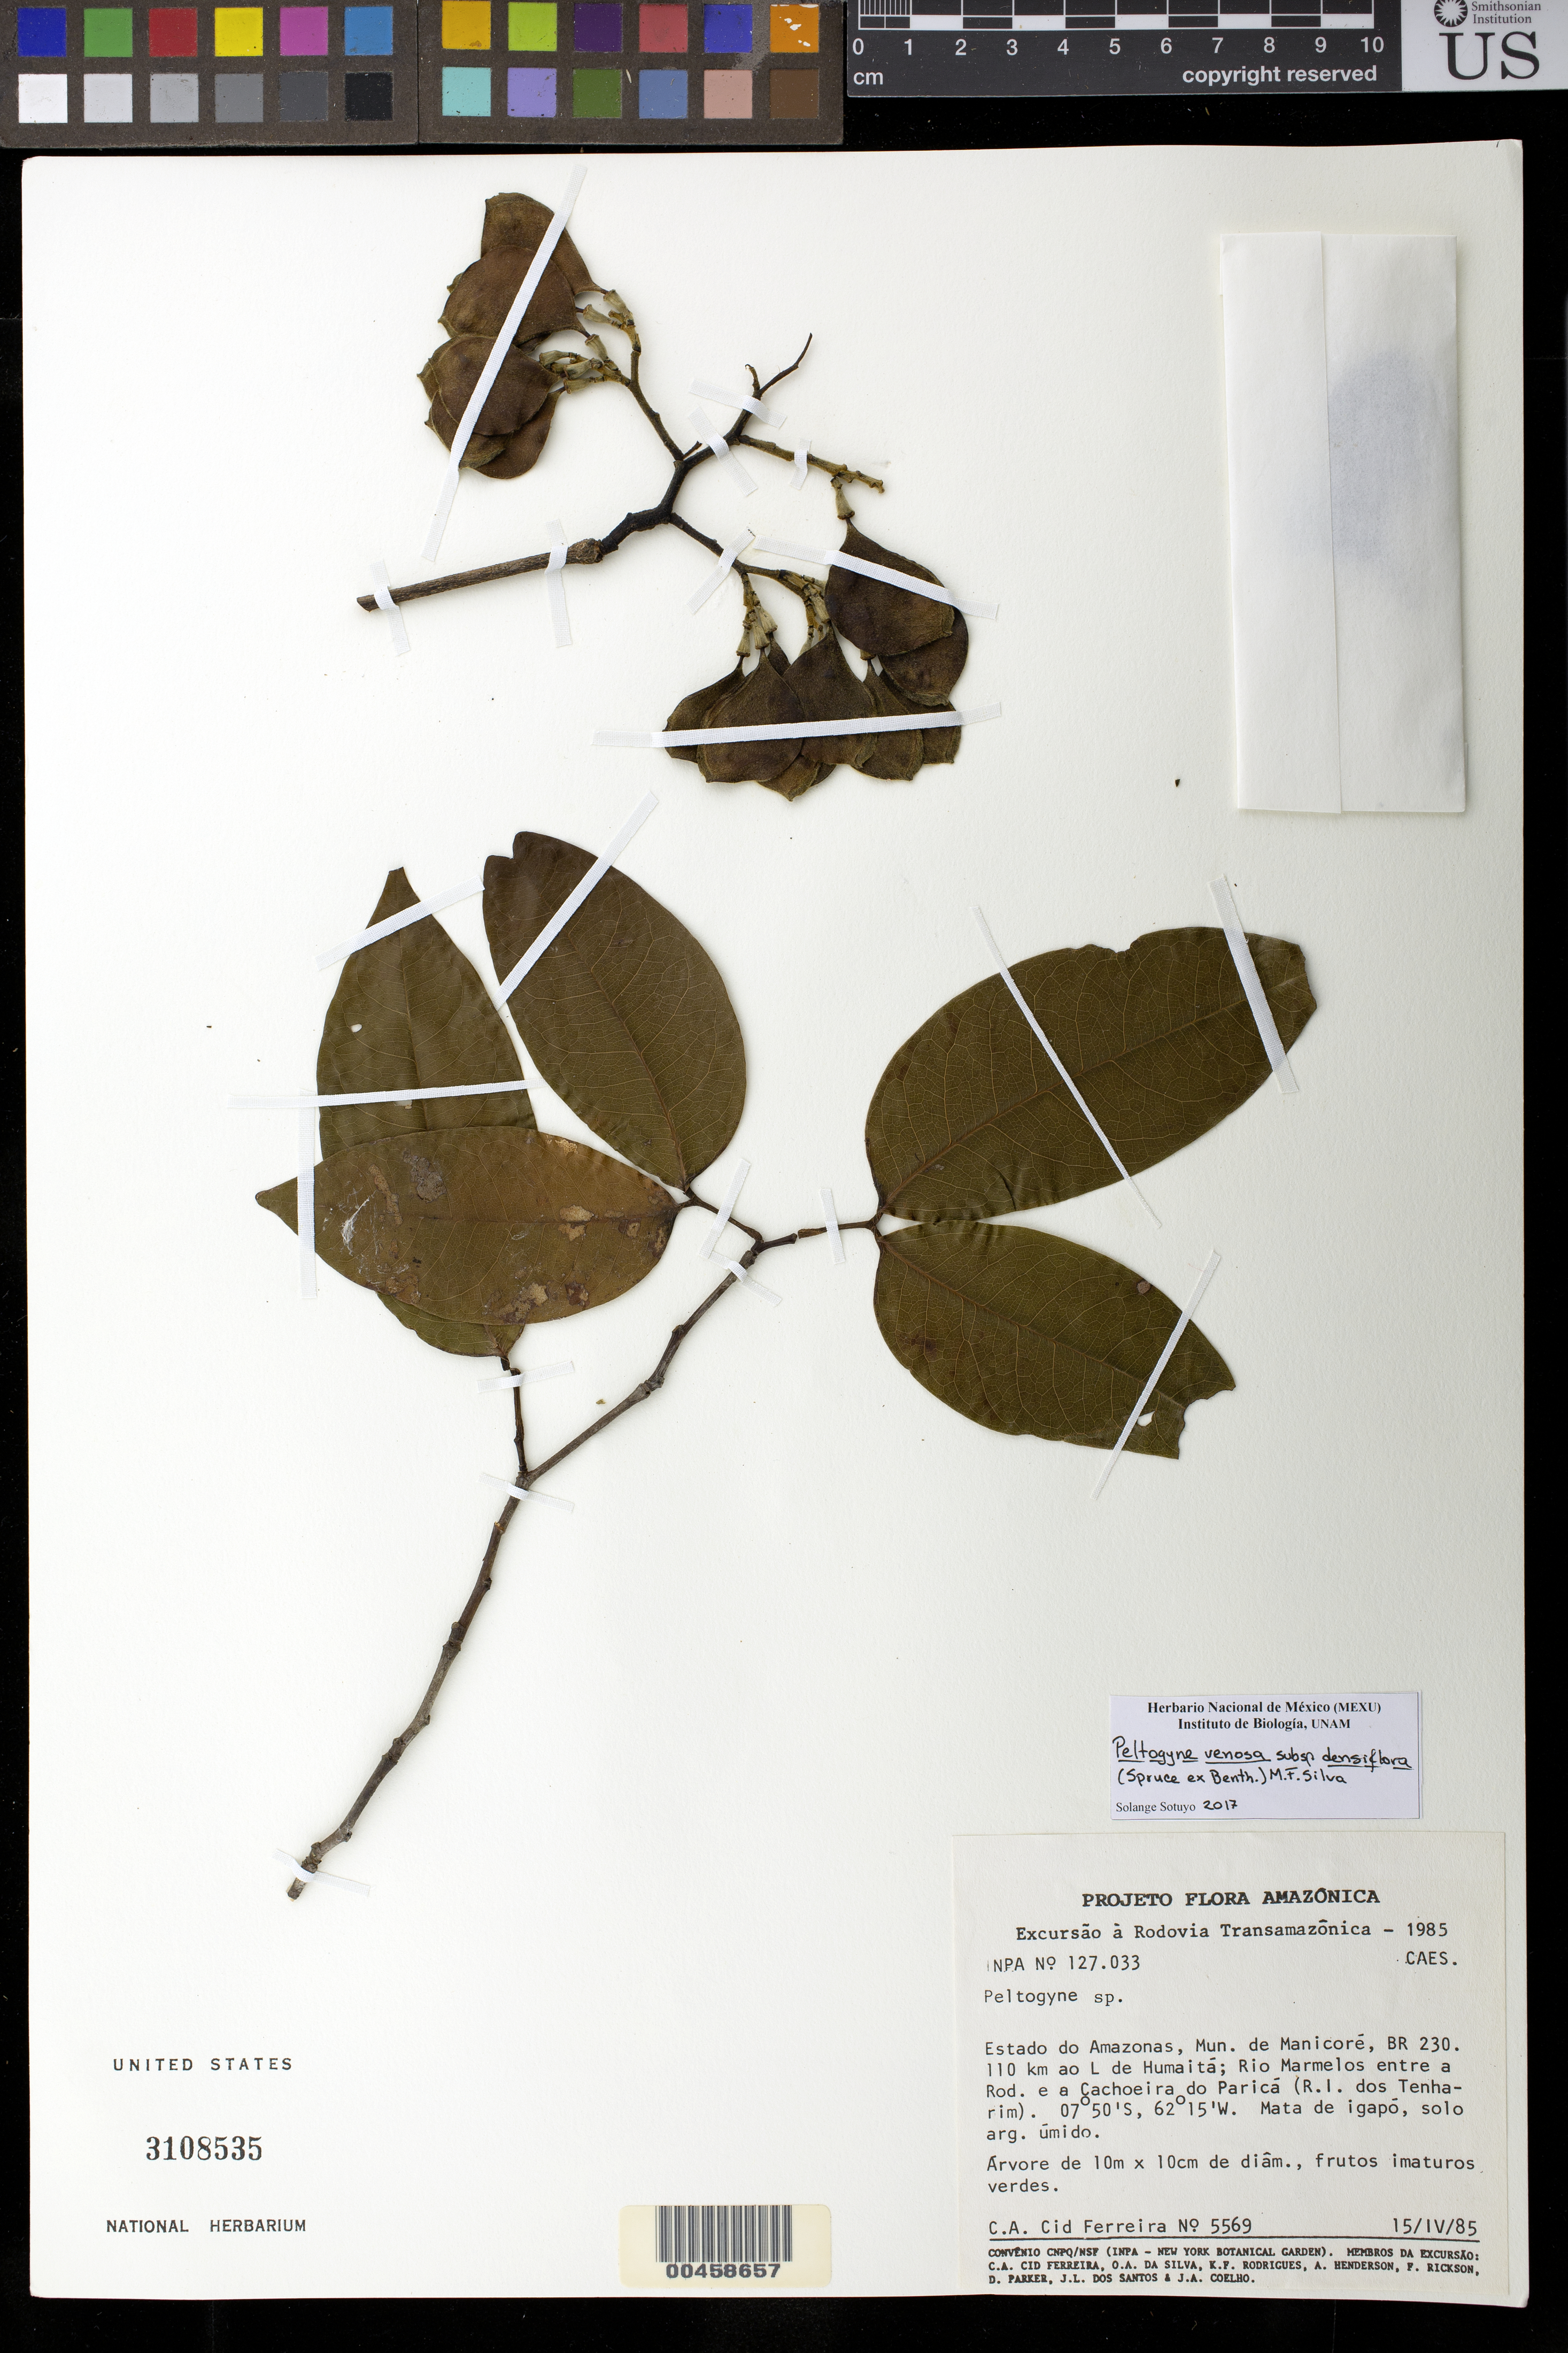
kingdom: Plantae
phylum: Tracheophyta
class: Magnoliopsida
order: Fabales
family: Fabaceae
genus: Peltogyne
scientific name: Peltogyne venosa subsp. densiflora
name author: (Spruce ex Benth.) M.F. Silva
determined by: Sotuyo, Solange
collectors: C. A. Cid Ferreira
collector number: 5569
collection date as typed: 15 Apr 1985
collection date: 1985-04-15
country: Brazil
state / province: Amazonas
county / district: Manicoré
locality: Br230, 110 km ao l de humaita; rio marmelos entre a rod. e a cachoeira do parica (r.i. dos tenharim)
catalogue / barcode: US 3108535